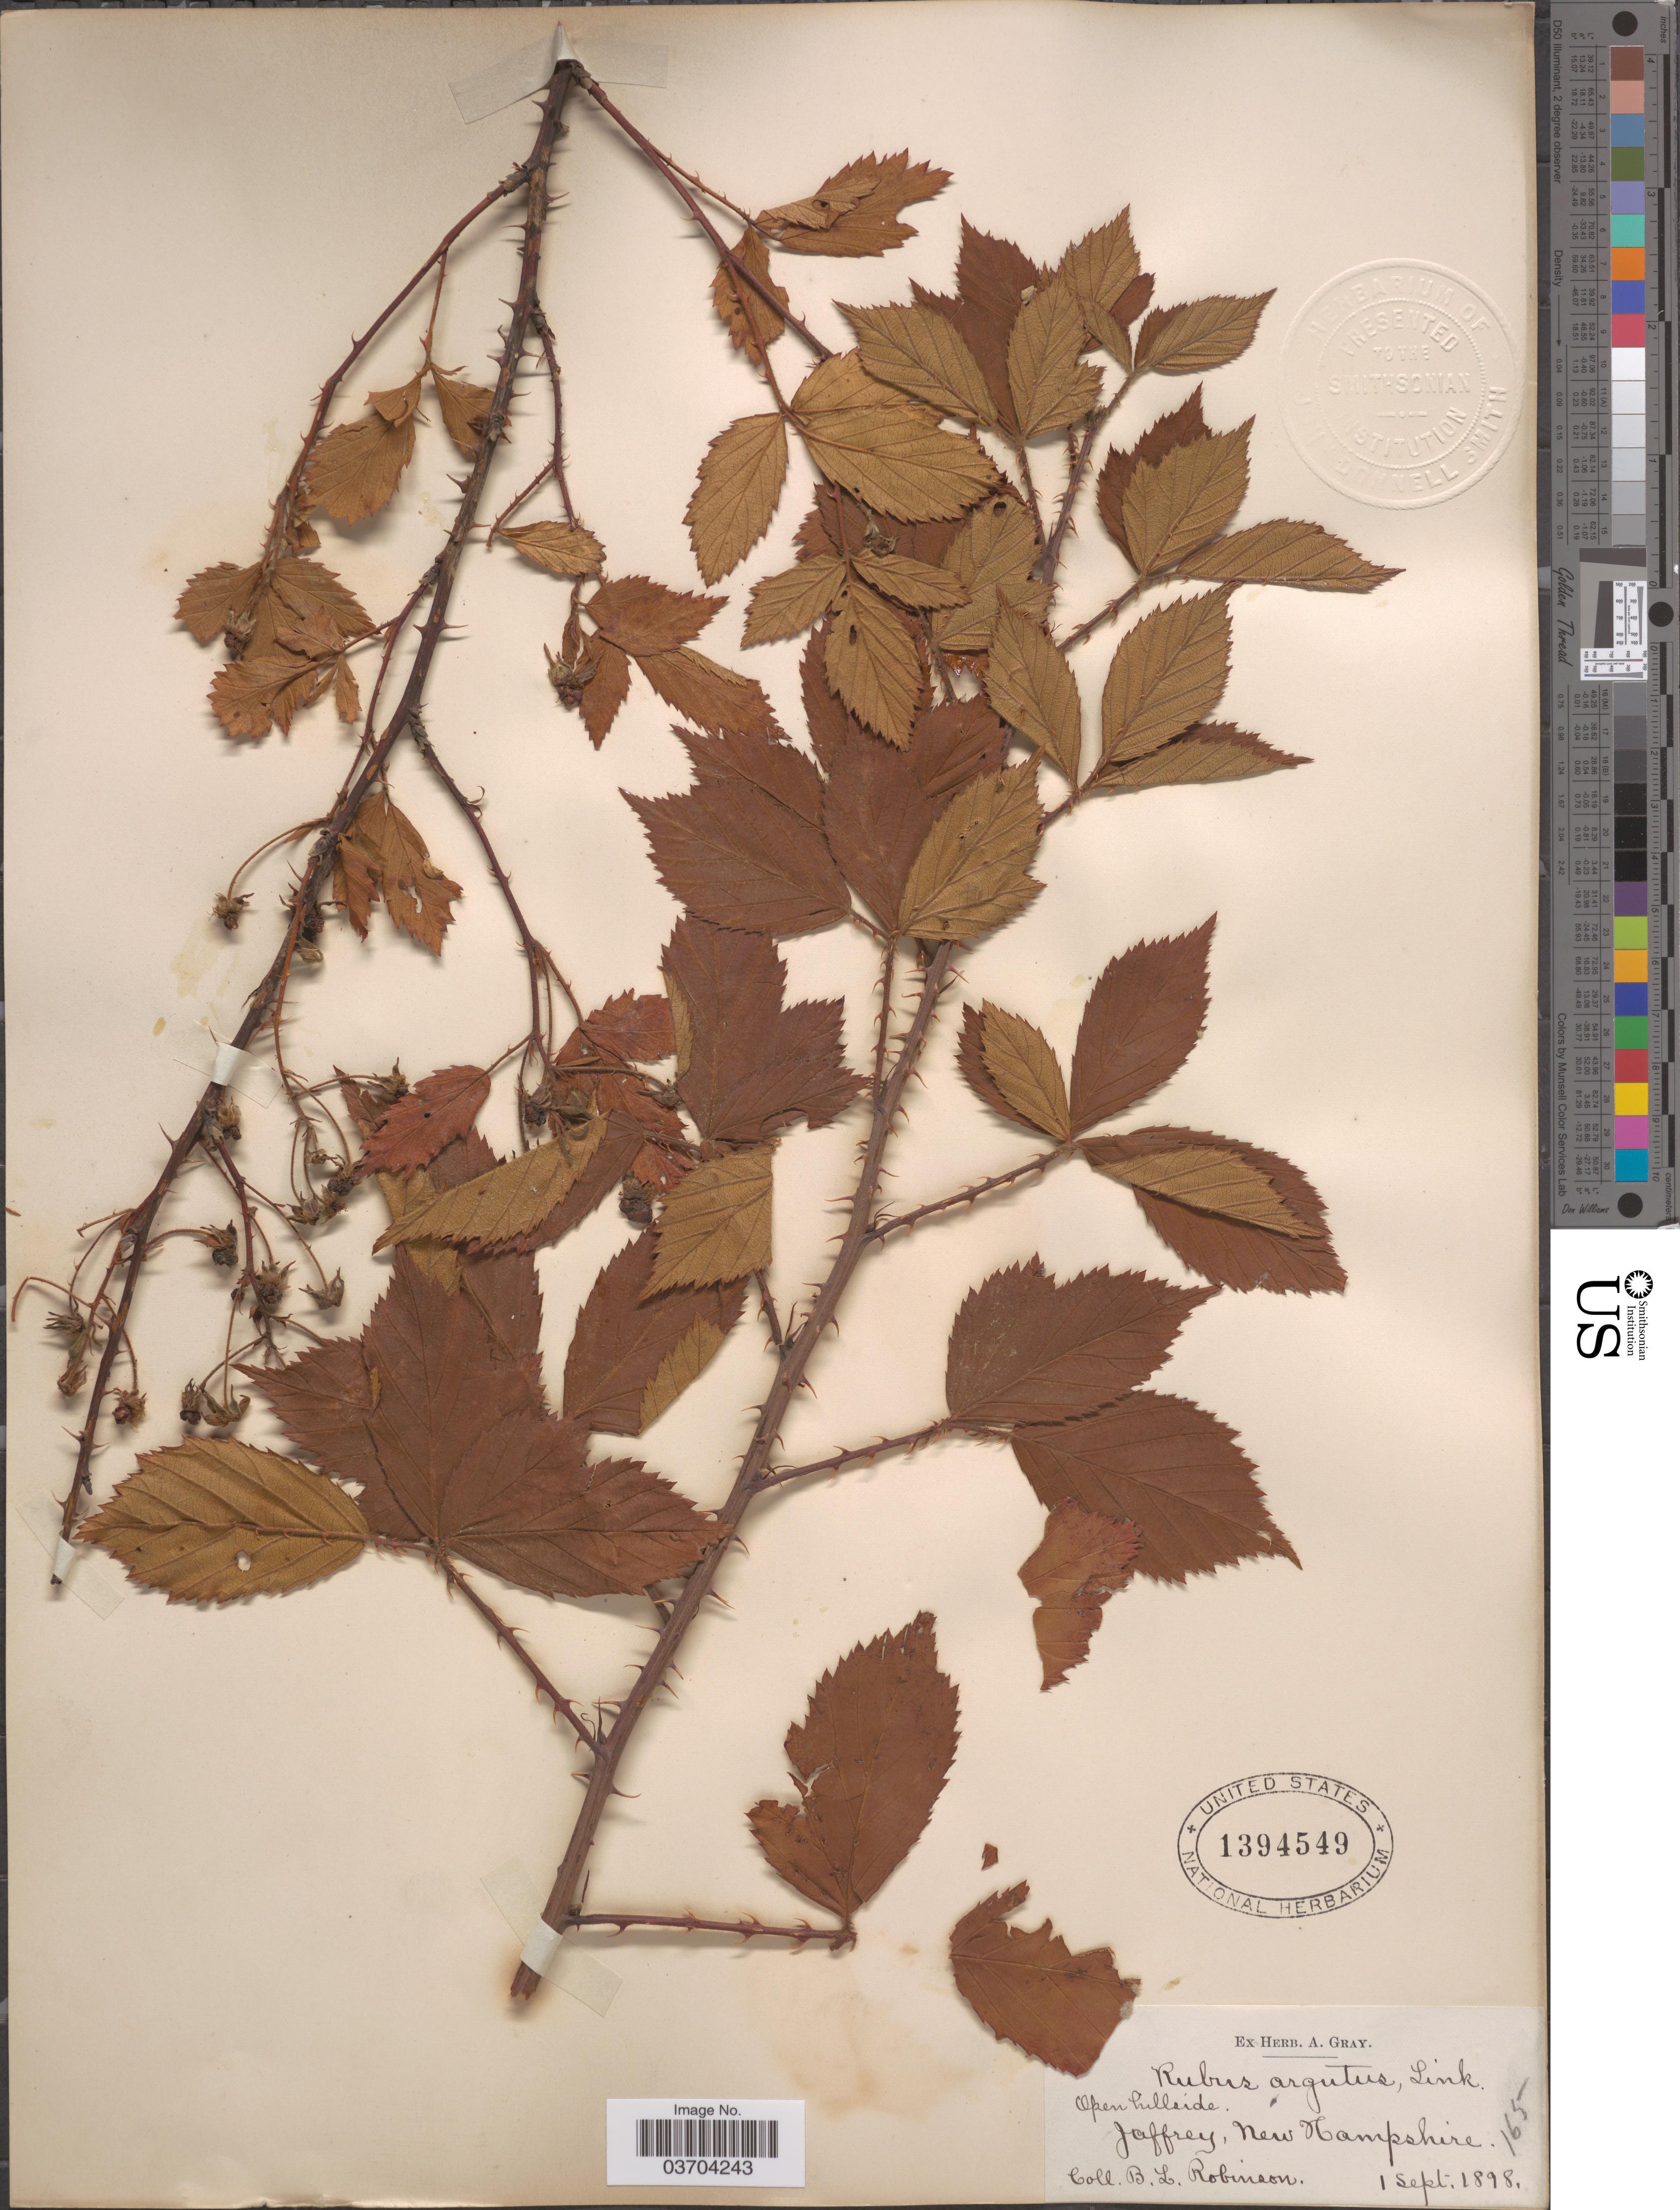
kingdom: Plantae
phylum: Tracheophyta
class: Magnoliopsida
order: Rosales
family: Rosaceae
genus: Rubus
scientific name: Rubus argutus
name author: Link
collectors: B. L. Robinson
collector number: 165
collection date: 1898-09-01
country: United States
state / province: New Hampshire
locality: Jaffrey.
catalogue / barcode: US 1394549